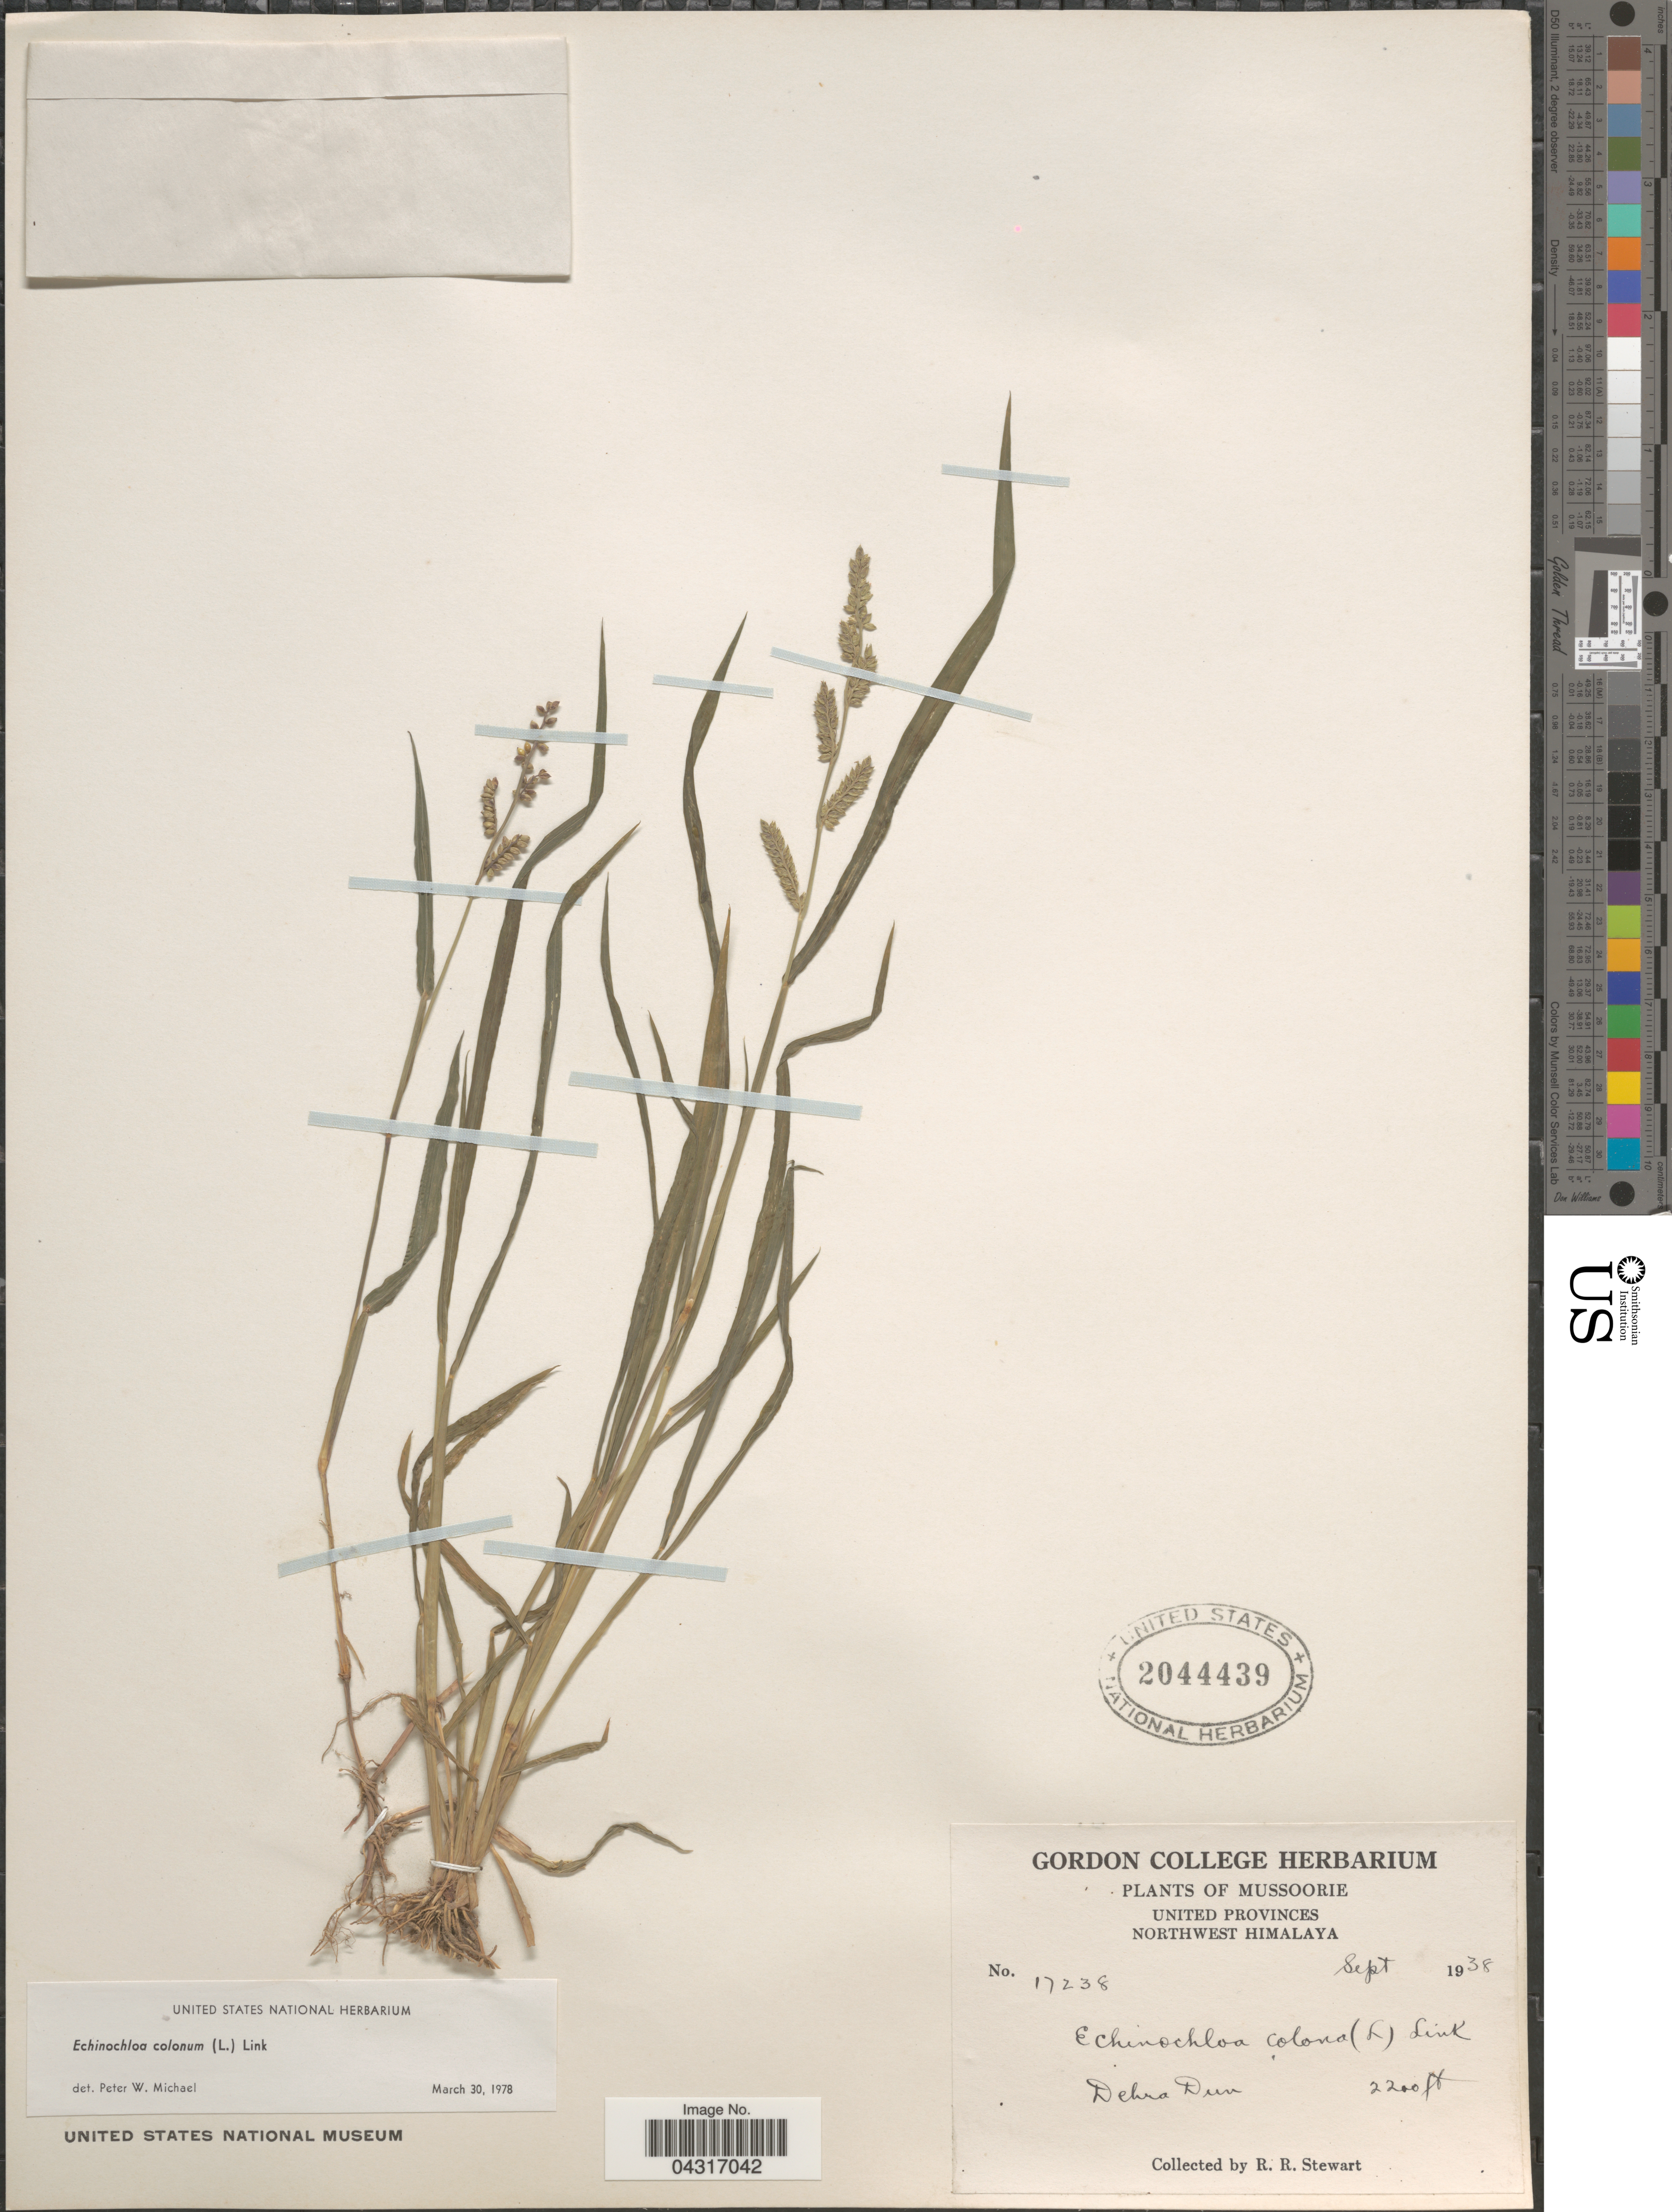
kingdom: Plantae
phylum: Tracheophyta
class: Liliopsida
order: Poales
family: Poaceae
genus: Echinochloa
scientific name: Echinochloa colona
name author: (L.) Link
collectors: R. Stewart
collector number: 17238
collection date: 1938-09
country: India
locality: Mussoorie. United Provinces. Northwest Himalaya. Dehra Dun.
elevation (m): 671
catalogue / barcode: US 2044439